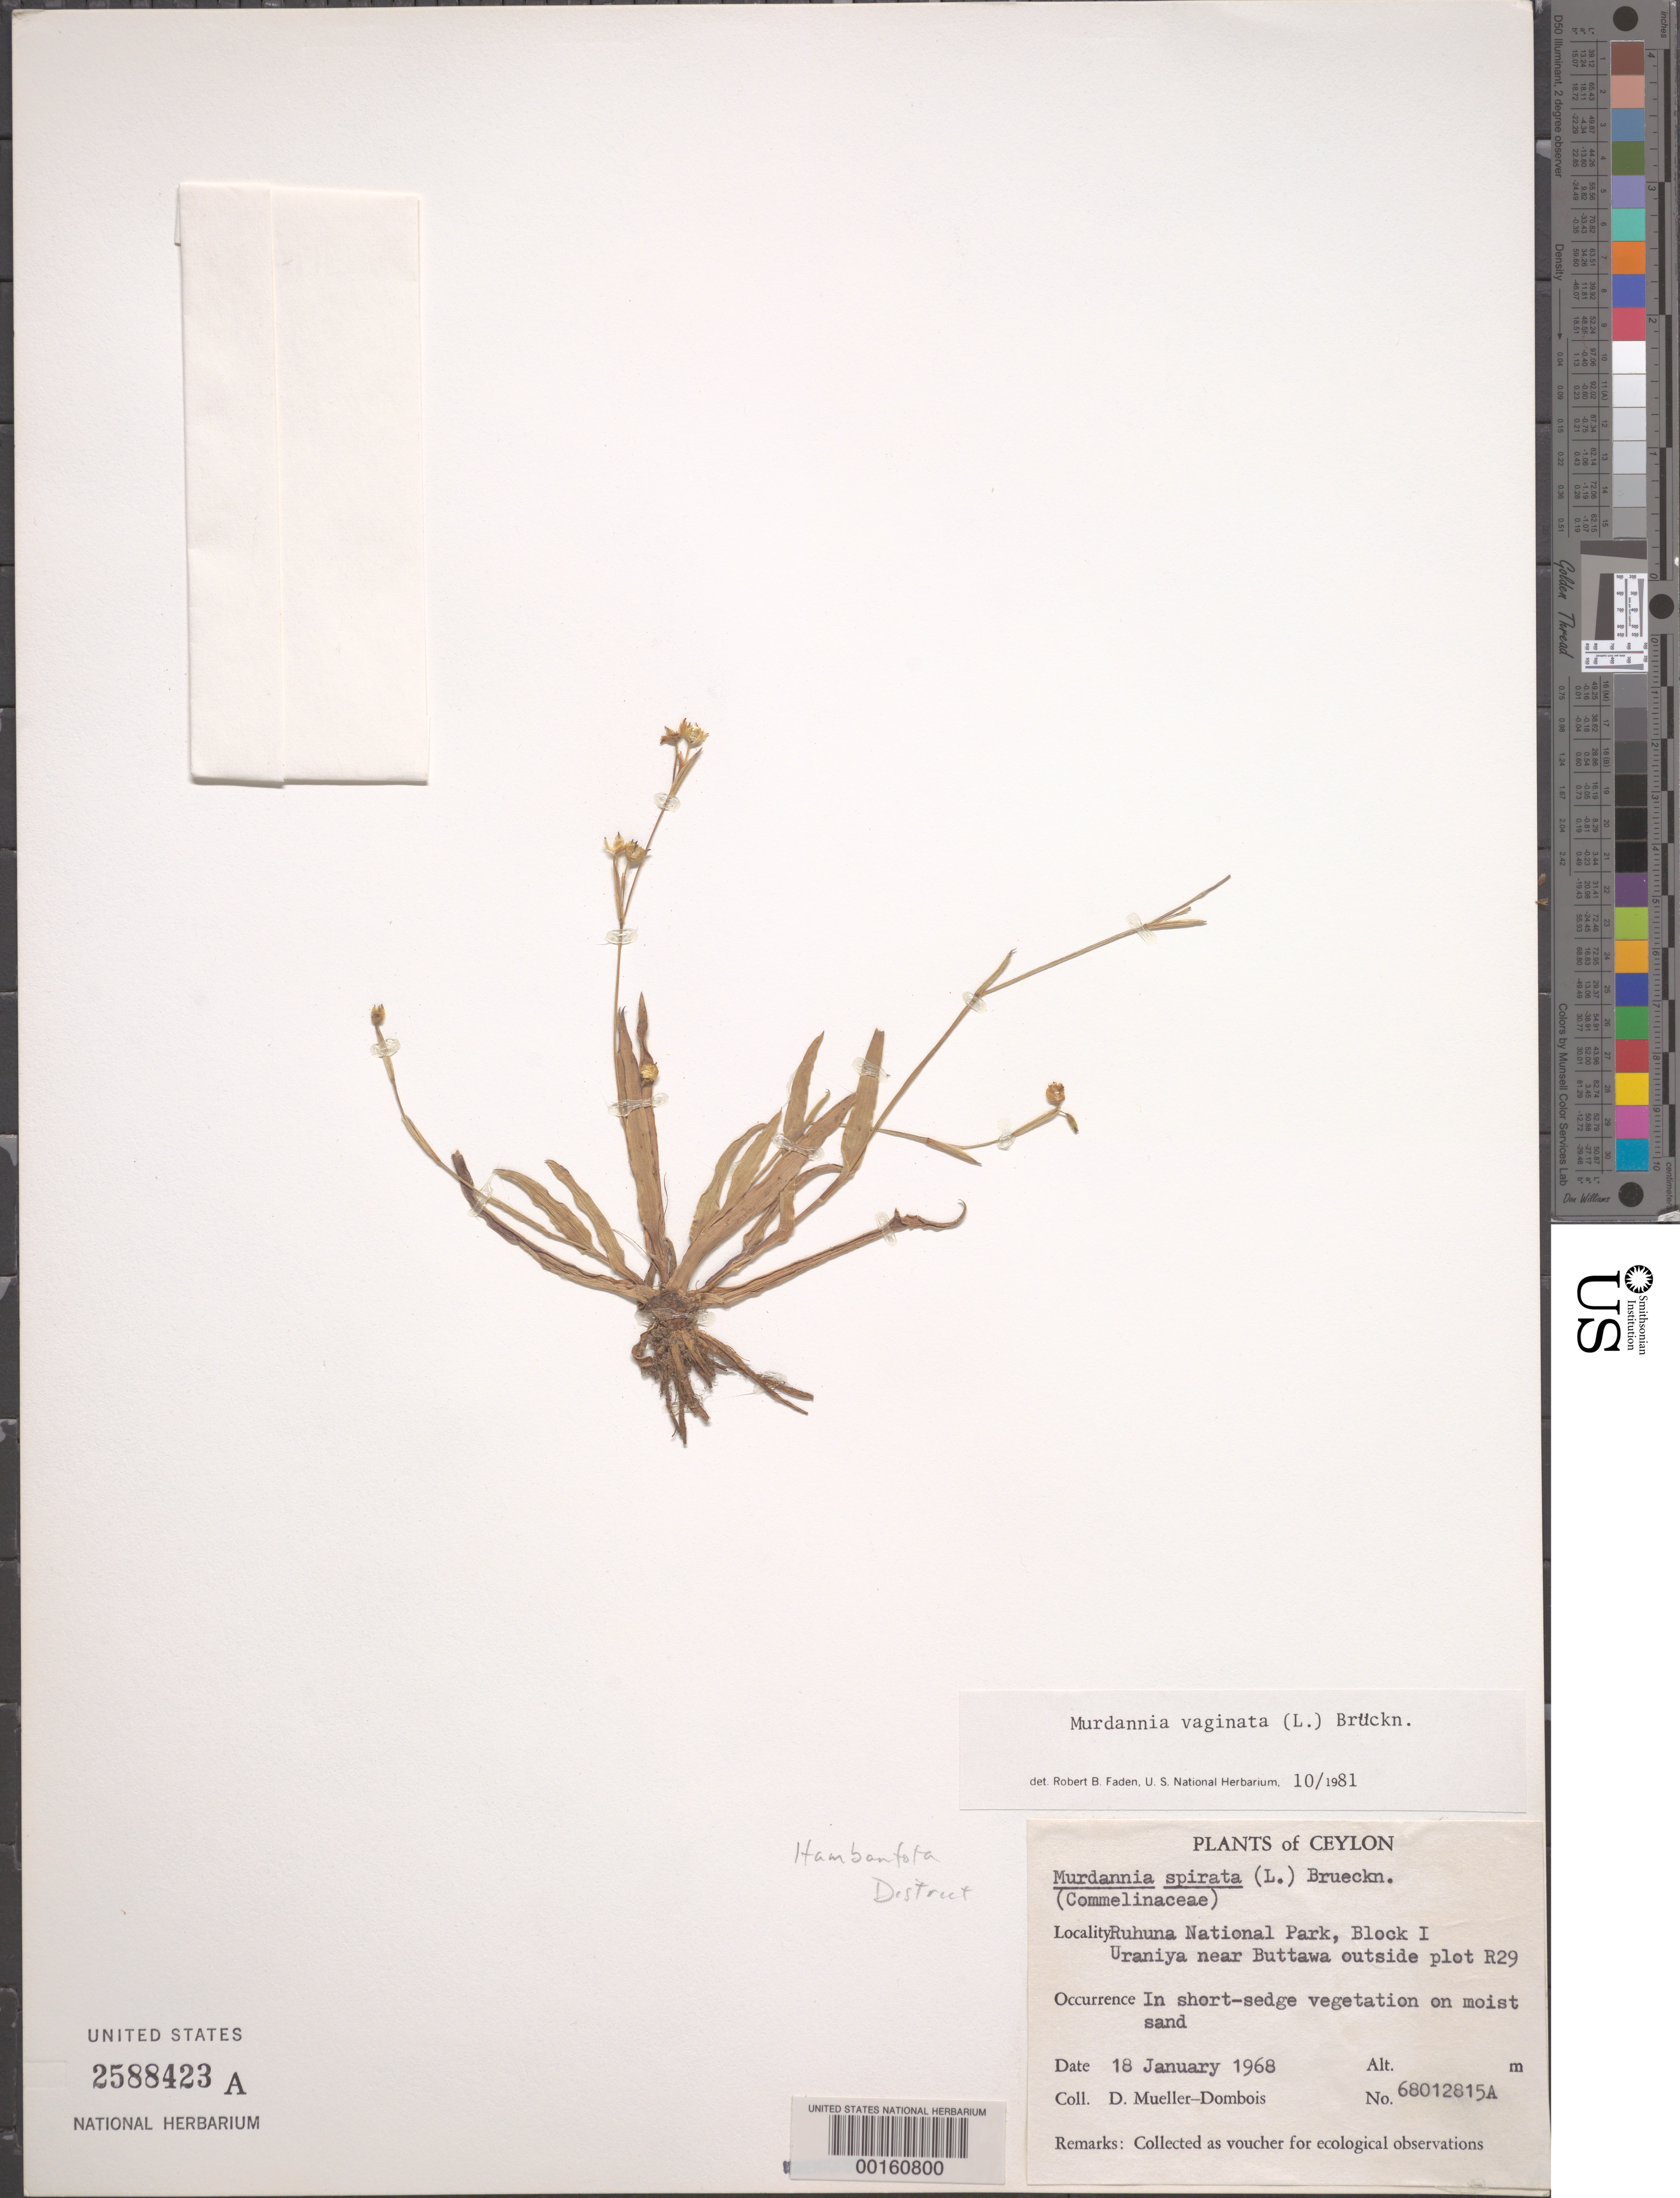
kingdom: Plantae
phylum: Tracheophyta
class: Liliopsida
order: Commelinales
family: Commelinaceae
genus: Murdannia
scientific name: Murdannia vaginata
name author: (L.) G. Brückn.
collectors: D. Mueller-Dombois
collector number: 68012815a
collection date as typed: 18 Jan 1968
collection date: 1968-01-18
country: Sri Lanka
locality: Ruhuna national park, uraniya near buttawa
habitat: Short sedge on moist sand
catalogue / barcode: US 2588423A